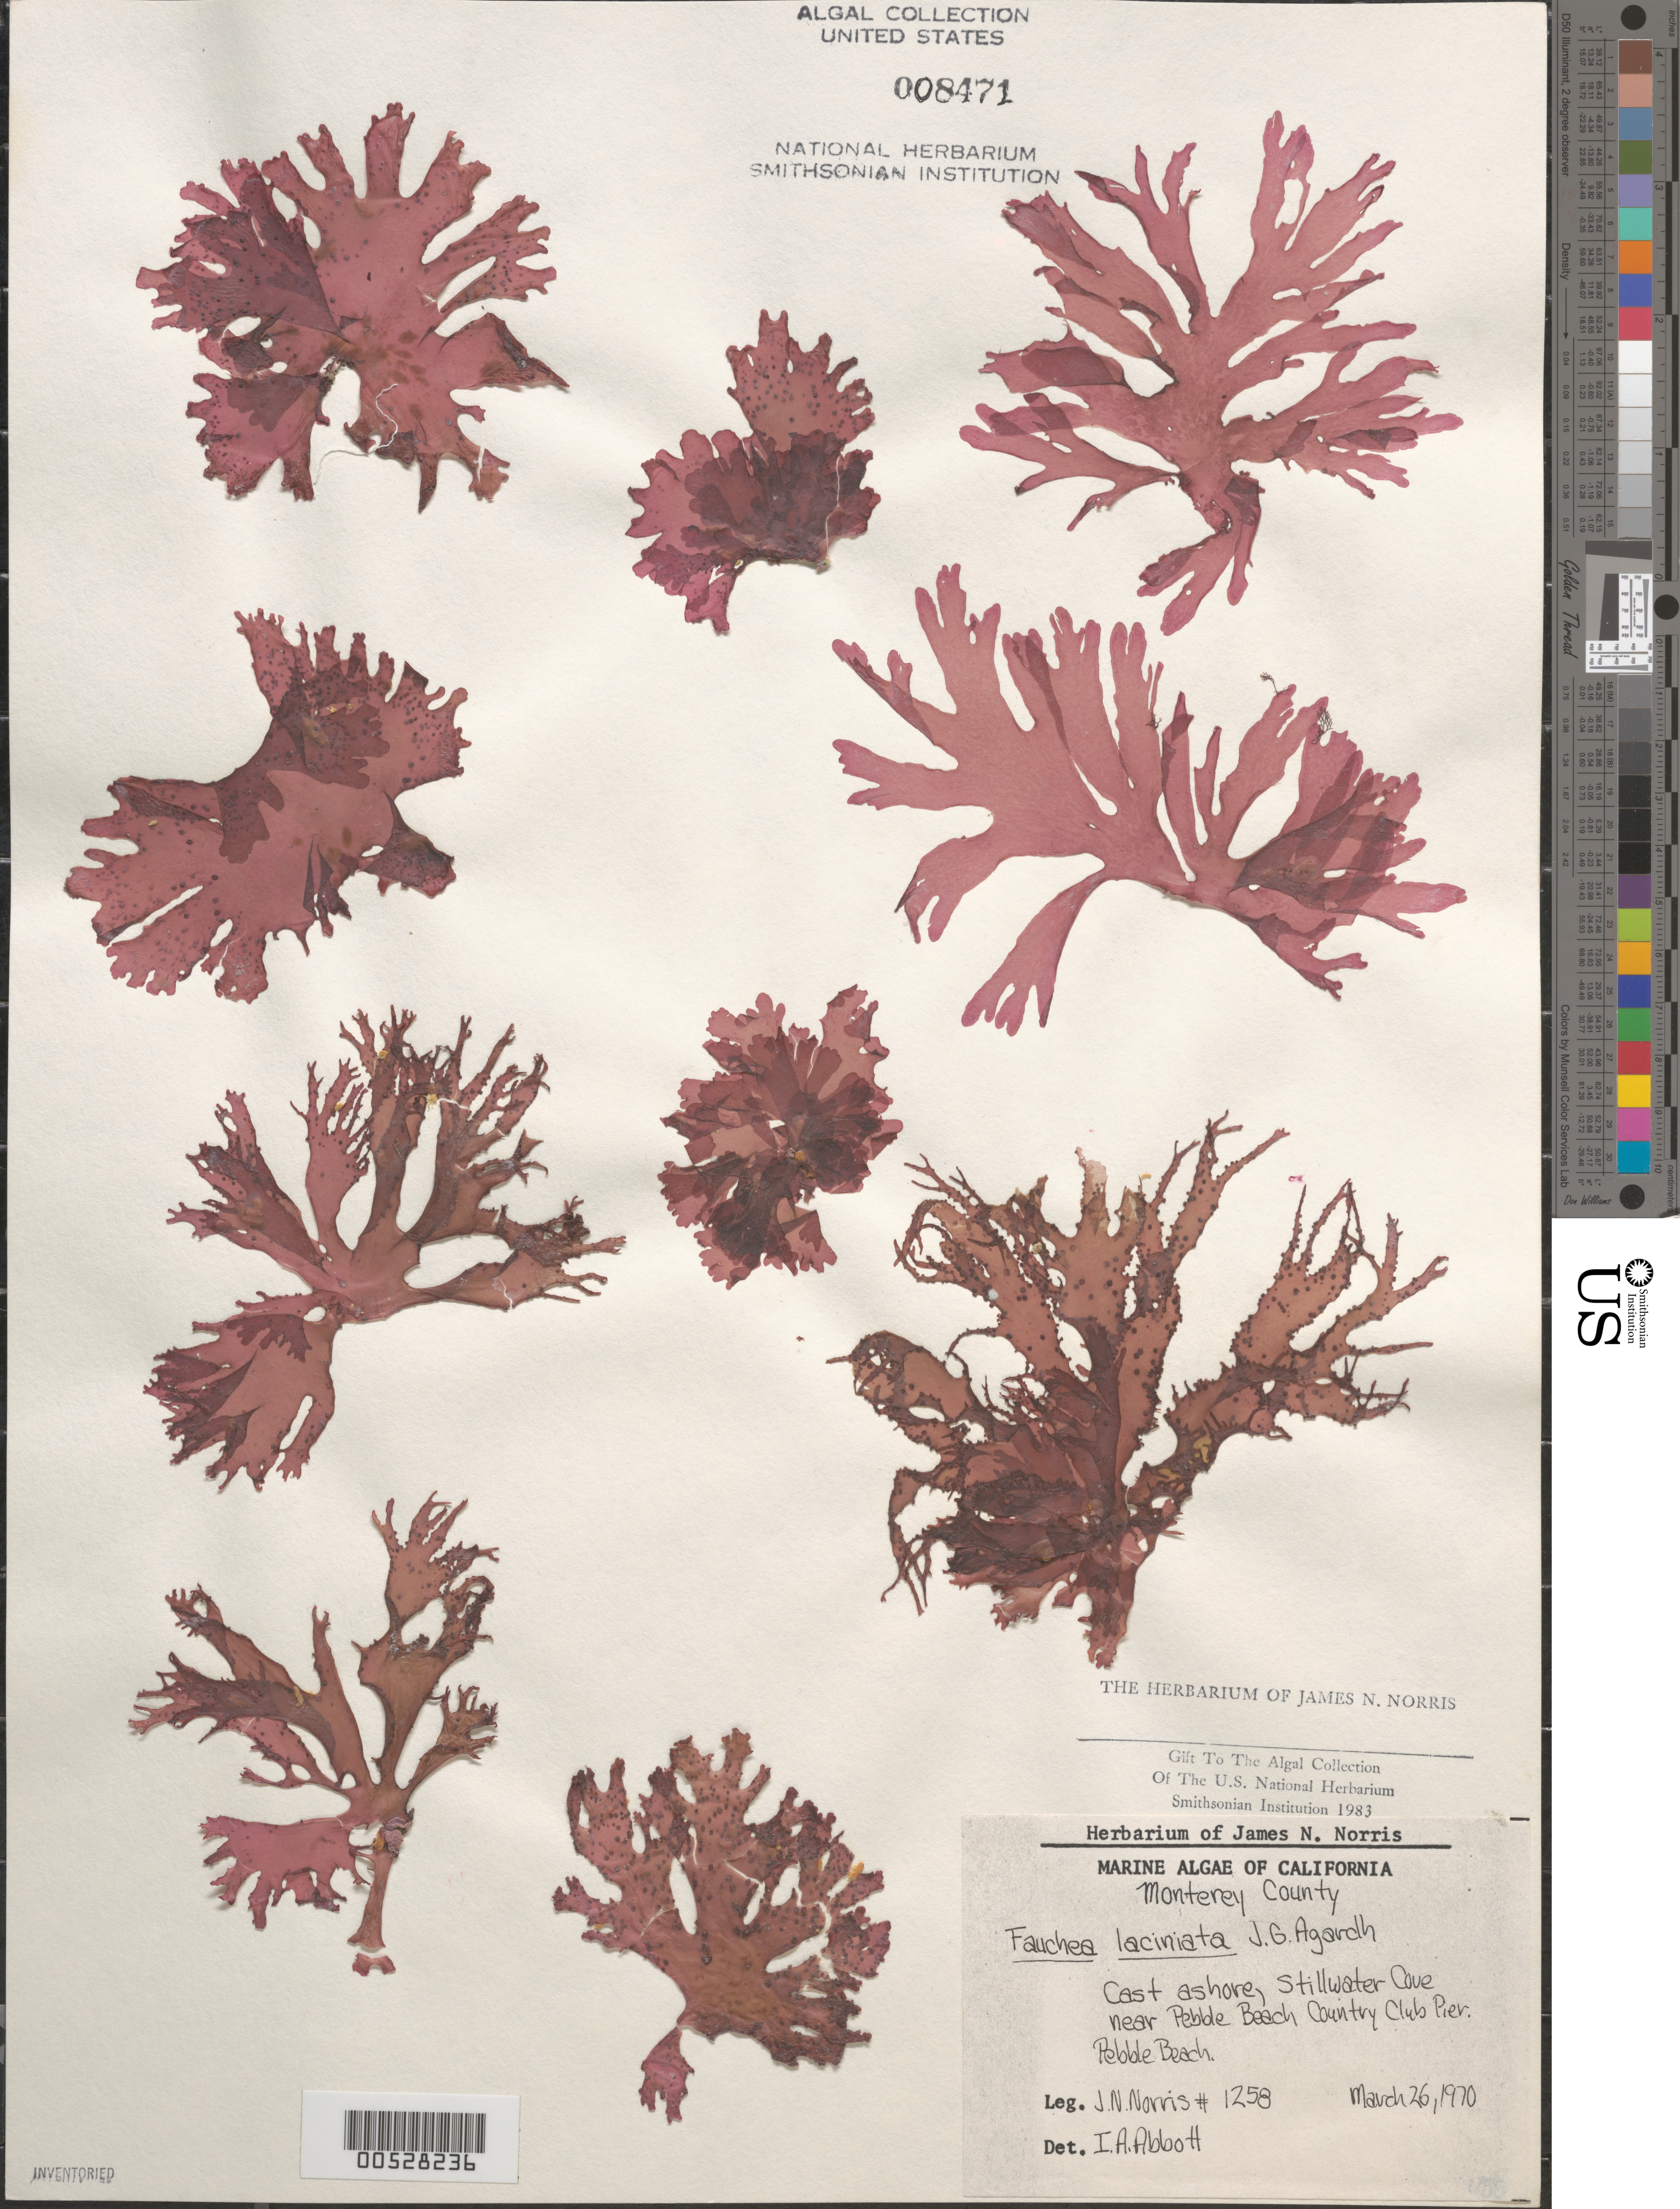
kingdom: Plantae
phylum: Rhodophyta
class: Florideophyceae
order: Rhodymeniales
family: Faucheaceae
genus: Gloiocladia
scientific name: Gloiocladia laciniata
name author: (J. Agardh) Rodríguez-Prieto & N. Sánchez in Rodríguez-Prieto et al.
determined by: Algae name updating Project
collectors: J. N. Norris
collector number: JN-1258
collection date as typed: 26 Mar 1970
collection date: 1970-03-26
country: United States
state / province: California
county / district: Monterey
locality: Stillwater Cove, Pebble Beach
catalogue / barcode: US 8471